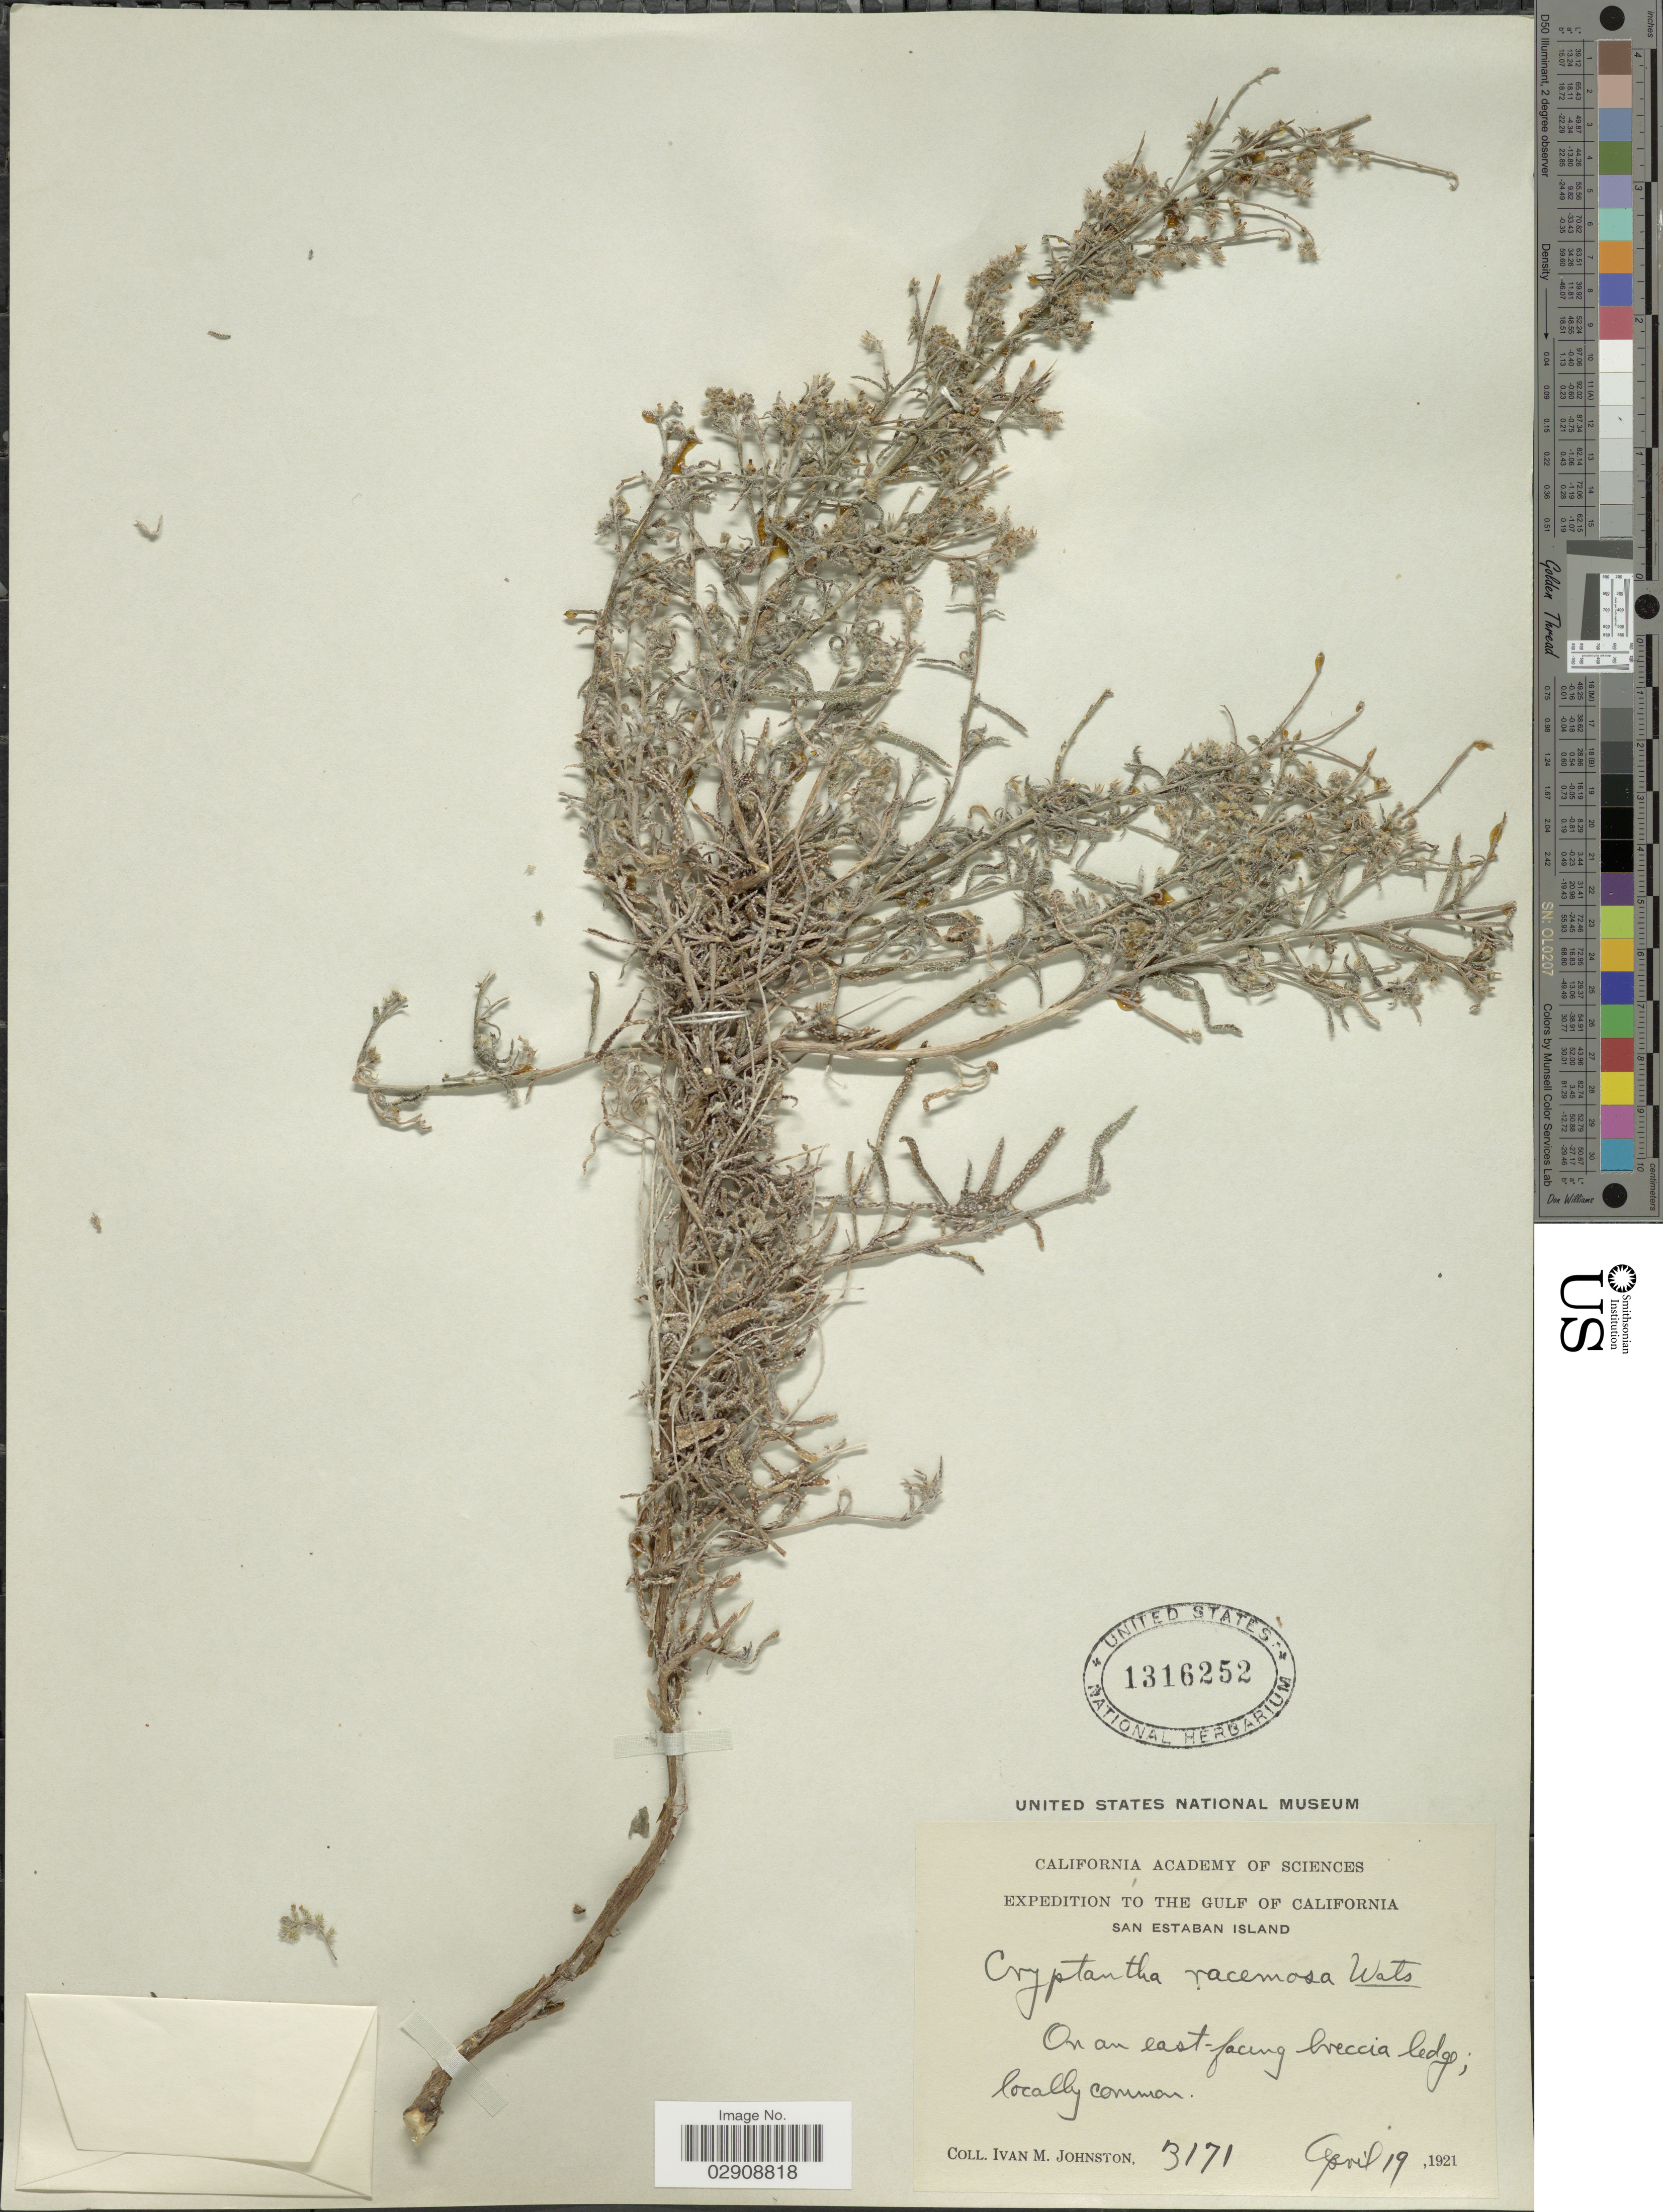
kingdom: Plantae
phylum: Tracheophyta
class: Magnoliopsida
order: Boraginales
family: Boraginaceae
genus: Cryptantha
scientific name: Cryptantha racemosa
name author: (S. Watson) Greene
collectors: I.M. Johnston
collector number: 3171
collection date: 1921-04-19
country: Mexico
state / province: Sonora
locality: The Gulf of California. San Esteban Island.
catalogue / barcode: US 1316252